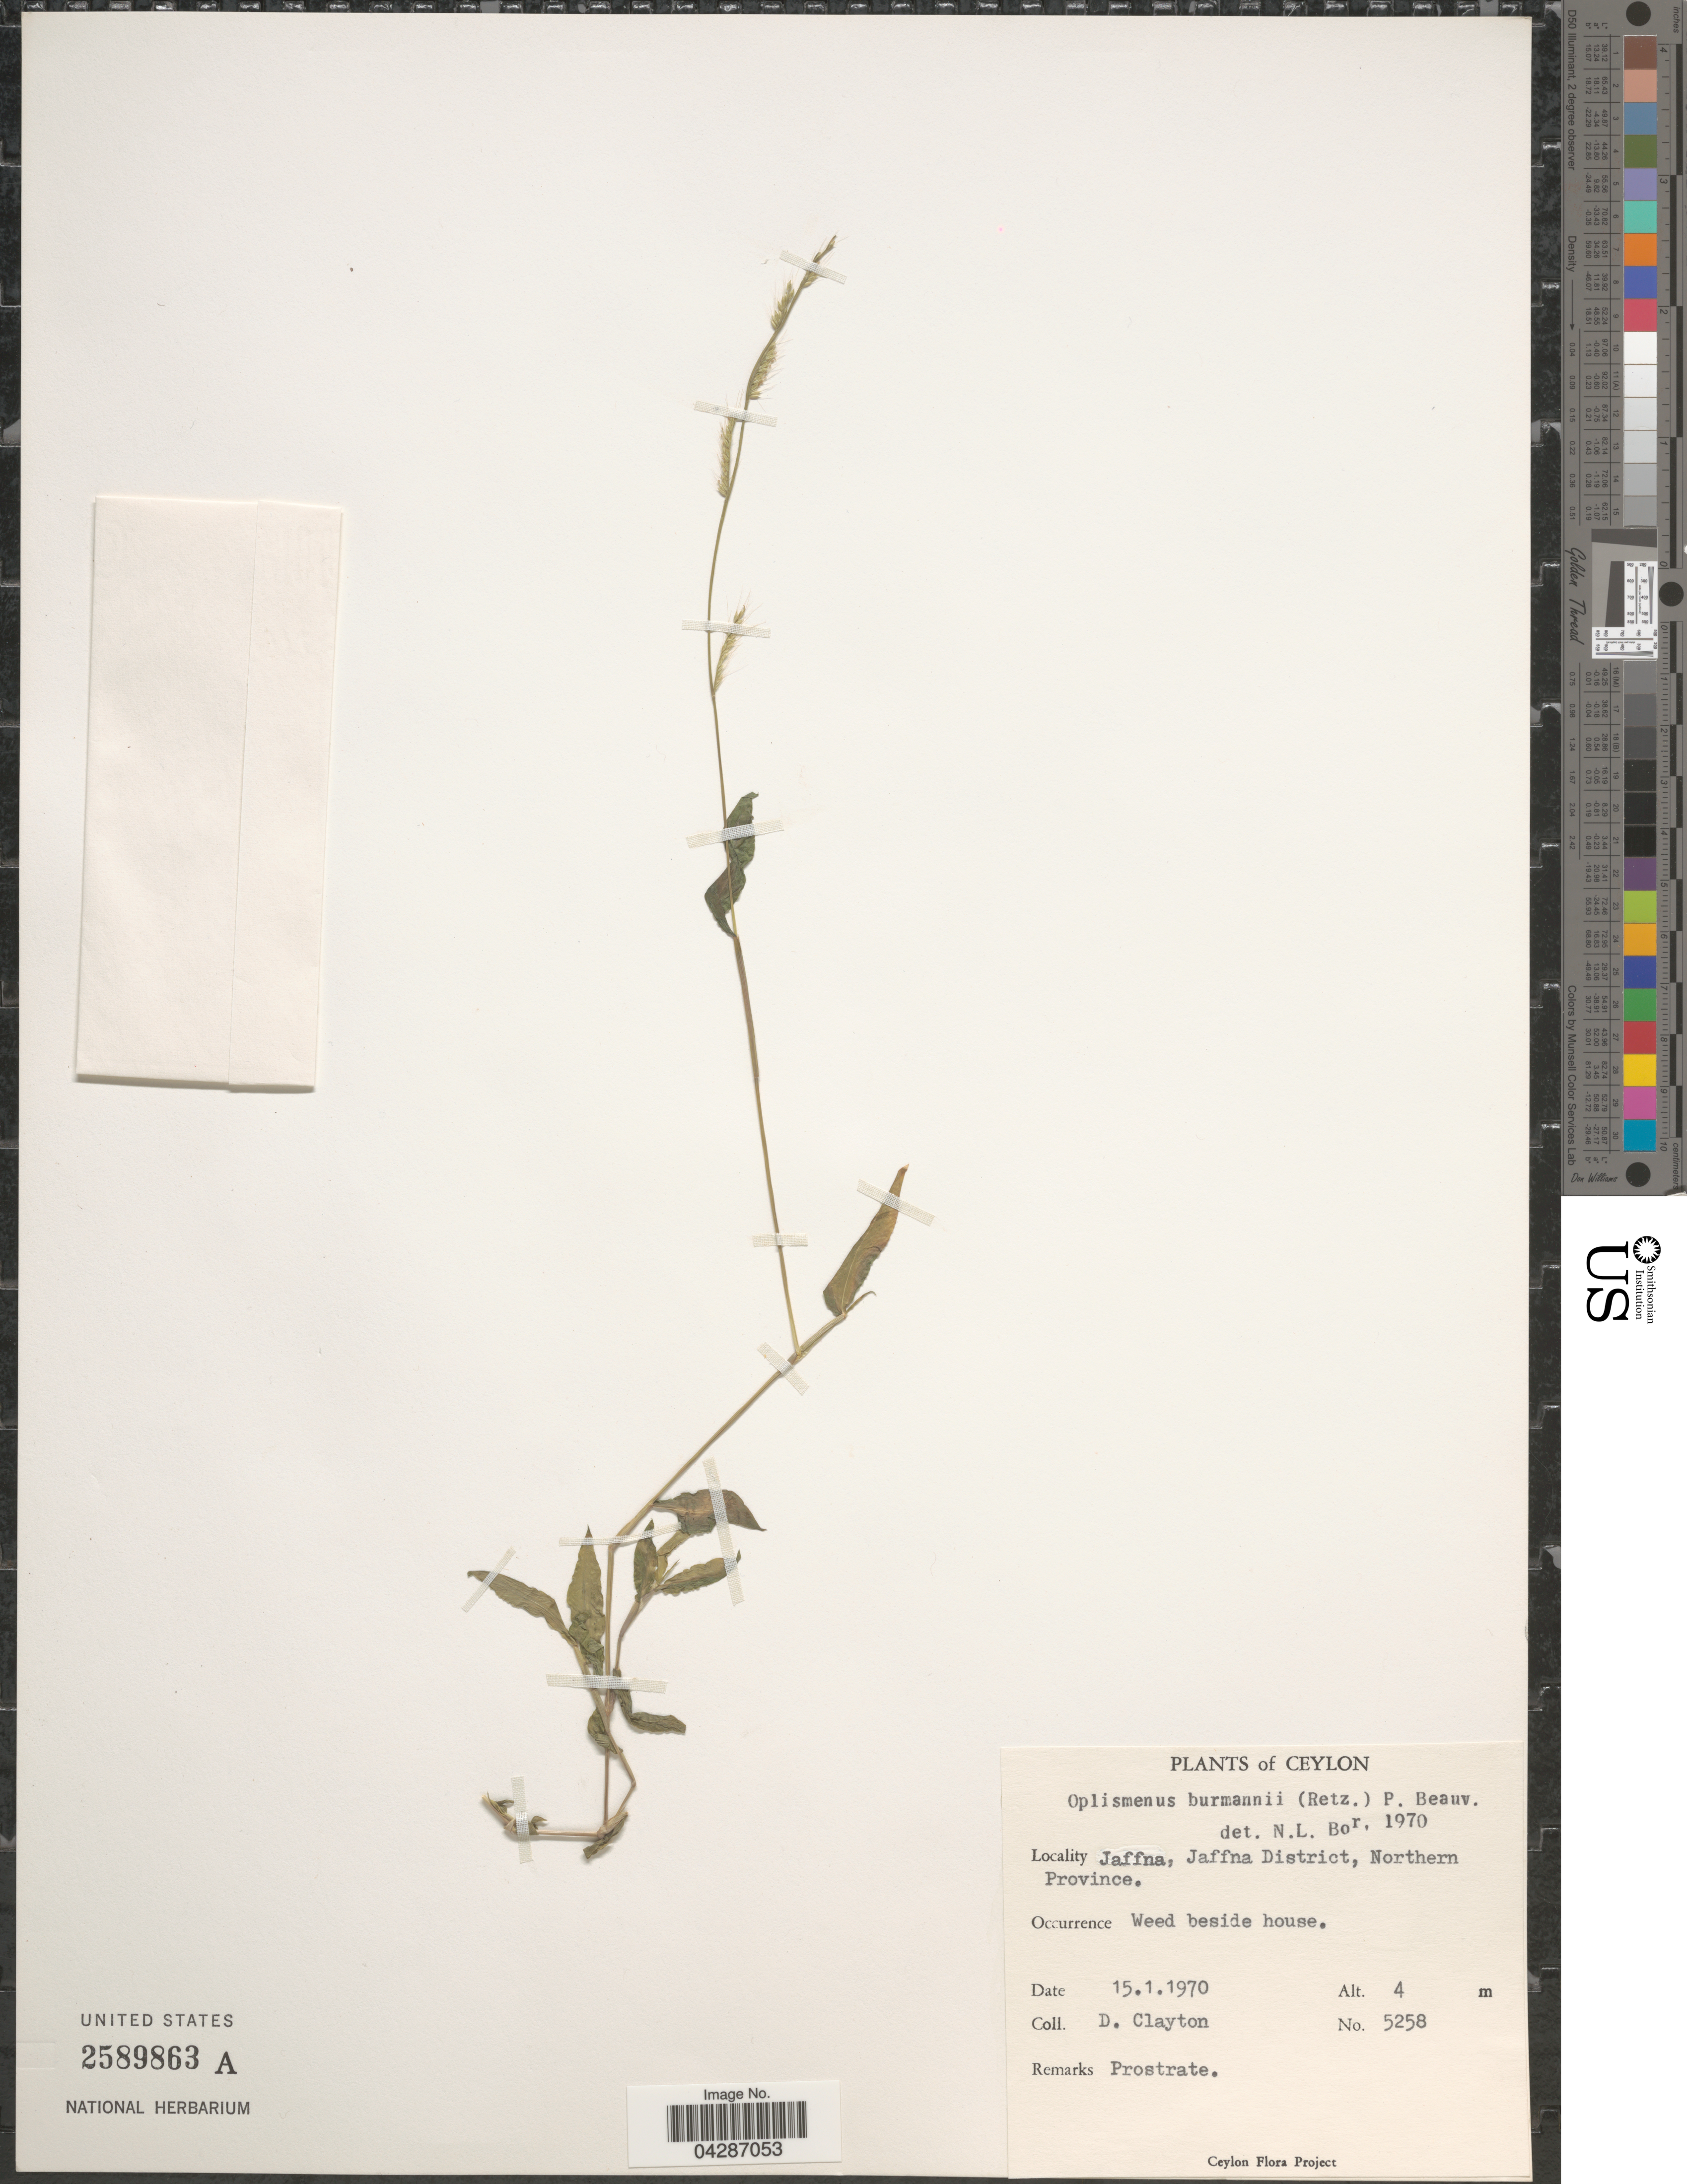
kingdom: Plantae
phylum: Tracheophyta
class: Liliopsida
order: Poales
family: Poaceae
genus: Oplismenus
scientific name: Oplismenus burmannii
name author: (Retz.) P. Beauv.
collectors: D. Clayton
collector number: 5258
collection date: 1970-01-15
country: Sri Lanka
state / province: Northern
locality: Ceylon. Jaffna, Jaffna District, Northern Province.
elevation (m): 4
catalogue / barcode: US 2589863A